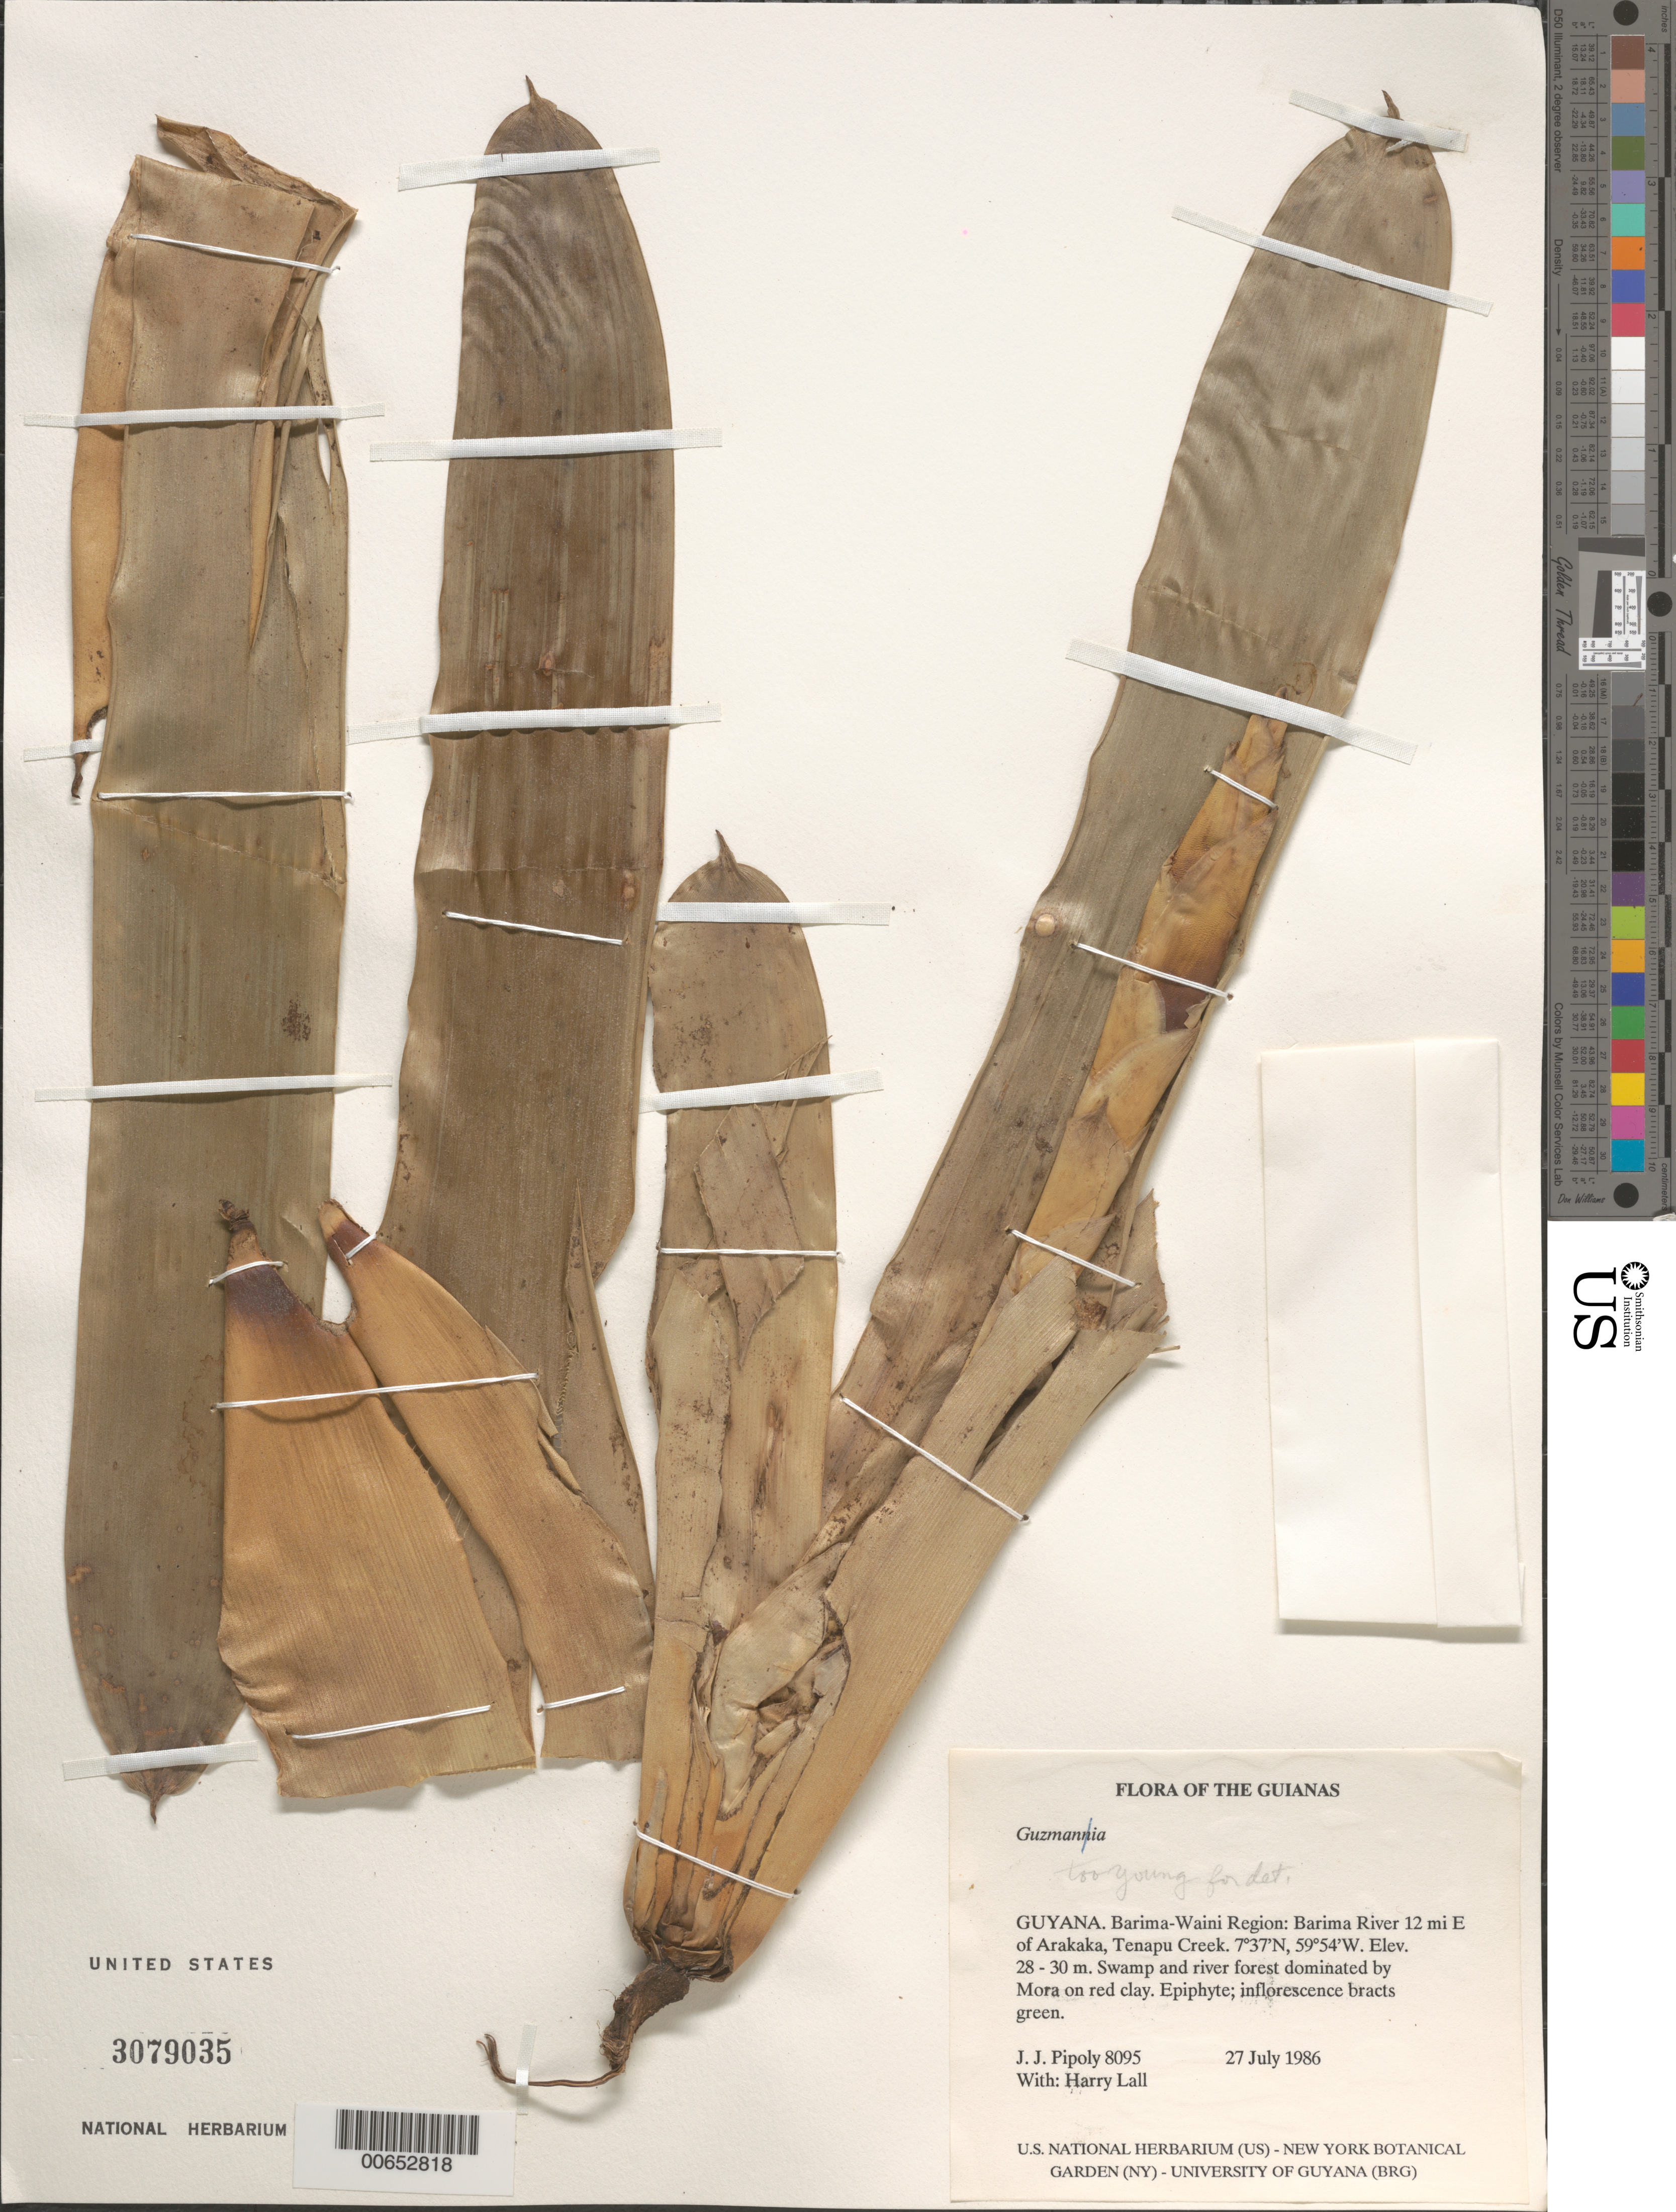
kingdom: Plantae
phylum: Tracheophyta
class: Liliopsida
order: Poales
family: Bromeliaceae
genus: Guzmania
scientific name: Guzmania sp.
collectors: J. J. Pipoly & H. Lall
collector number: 8095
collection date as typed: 27 July 1986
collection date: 1986-07-27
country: Guyana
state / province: Barima-Waini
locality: Barima River 12 mi E of Arakaka, Tenapu Creek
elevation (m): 28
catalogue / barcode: US 3079035